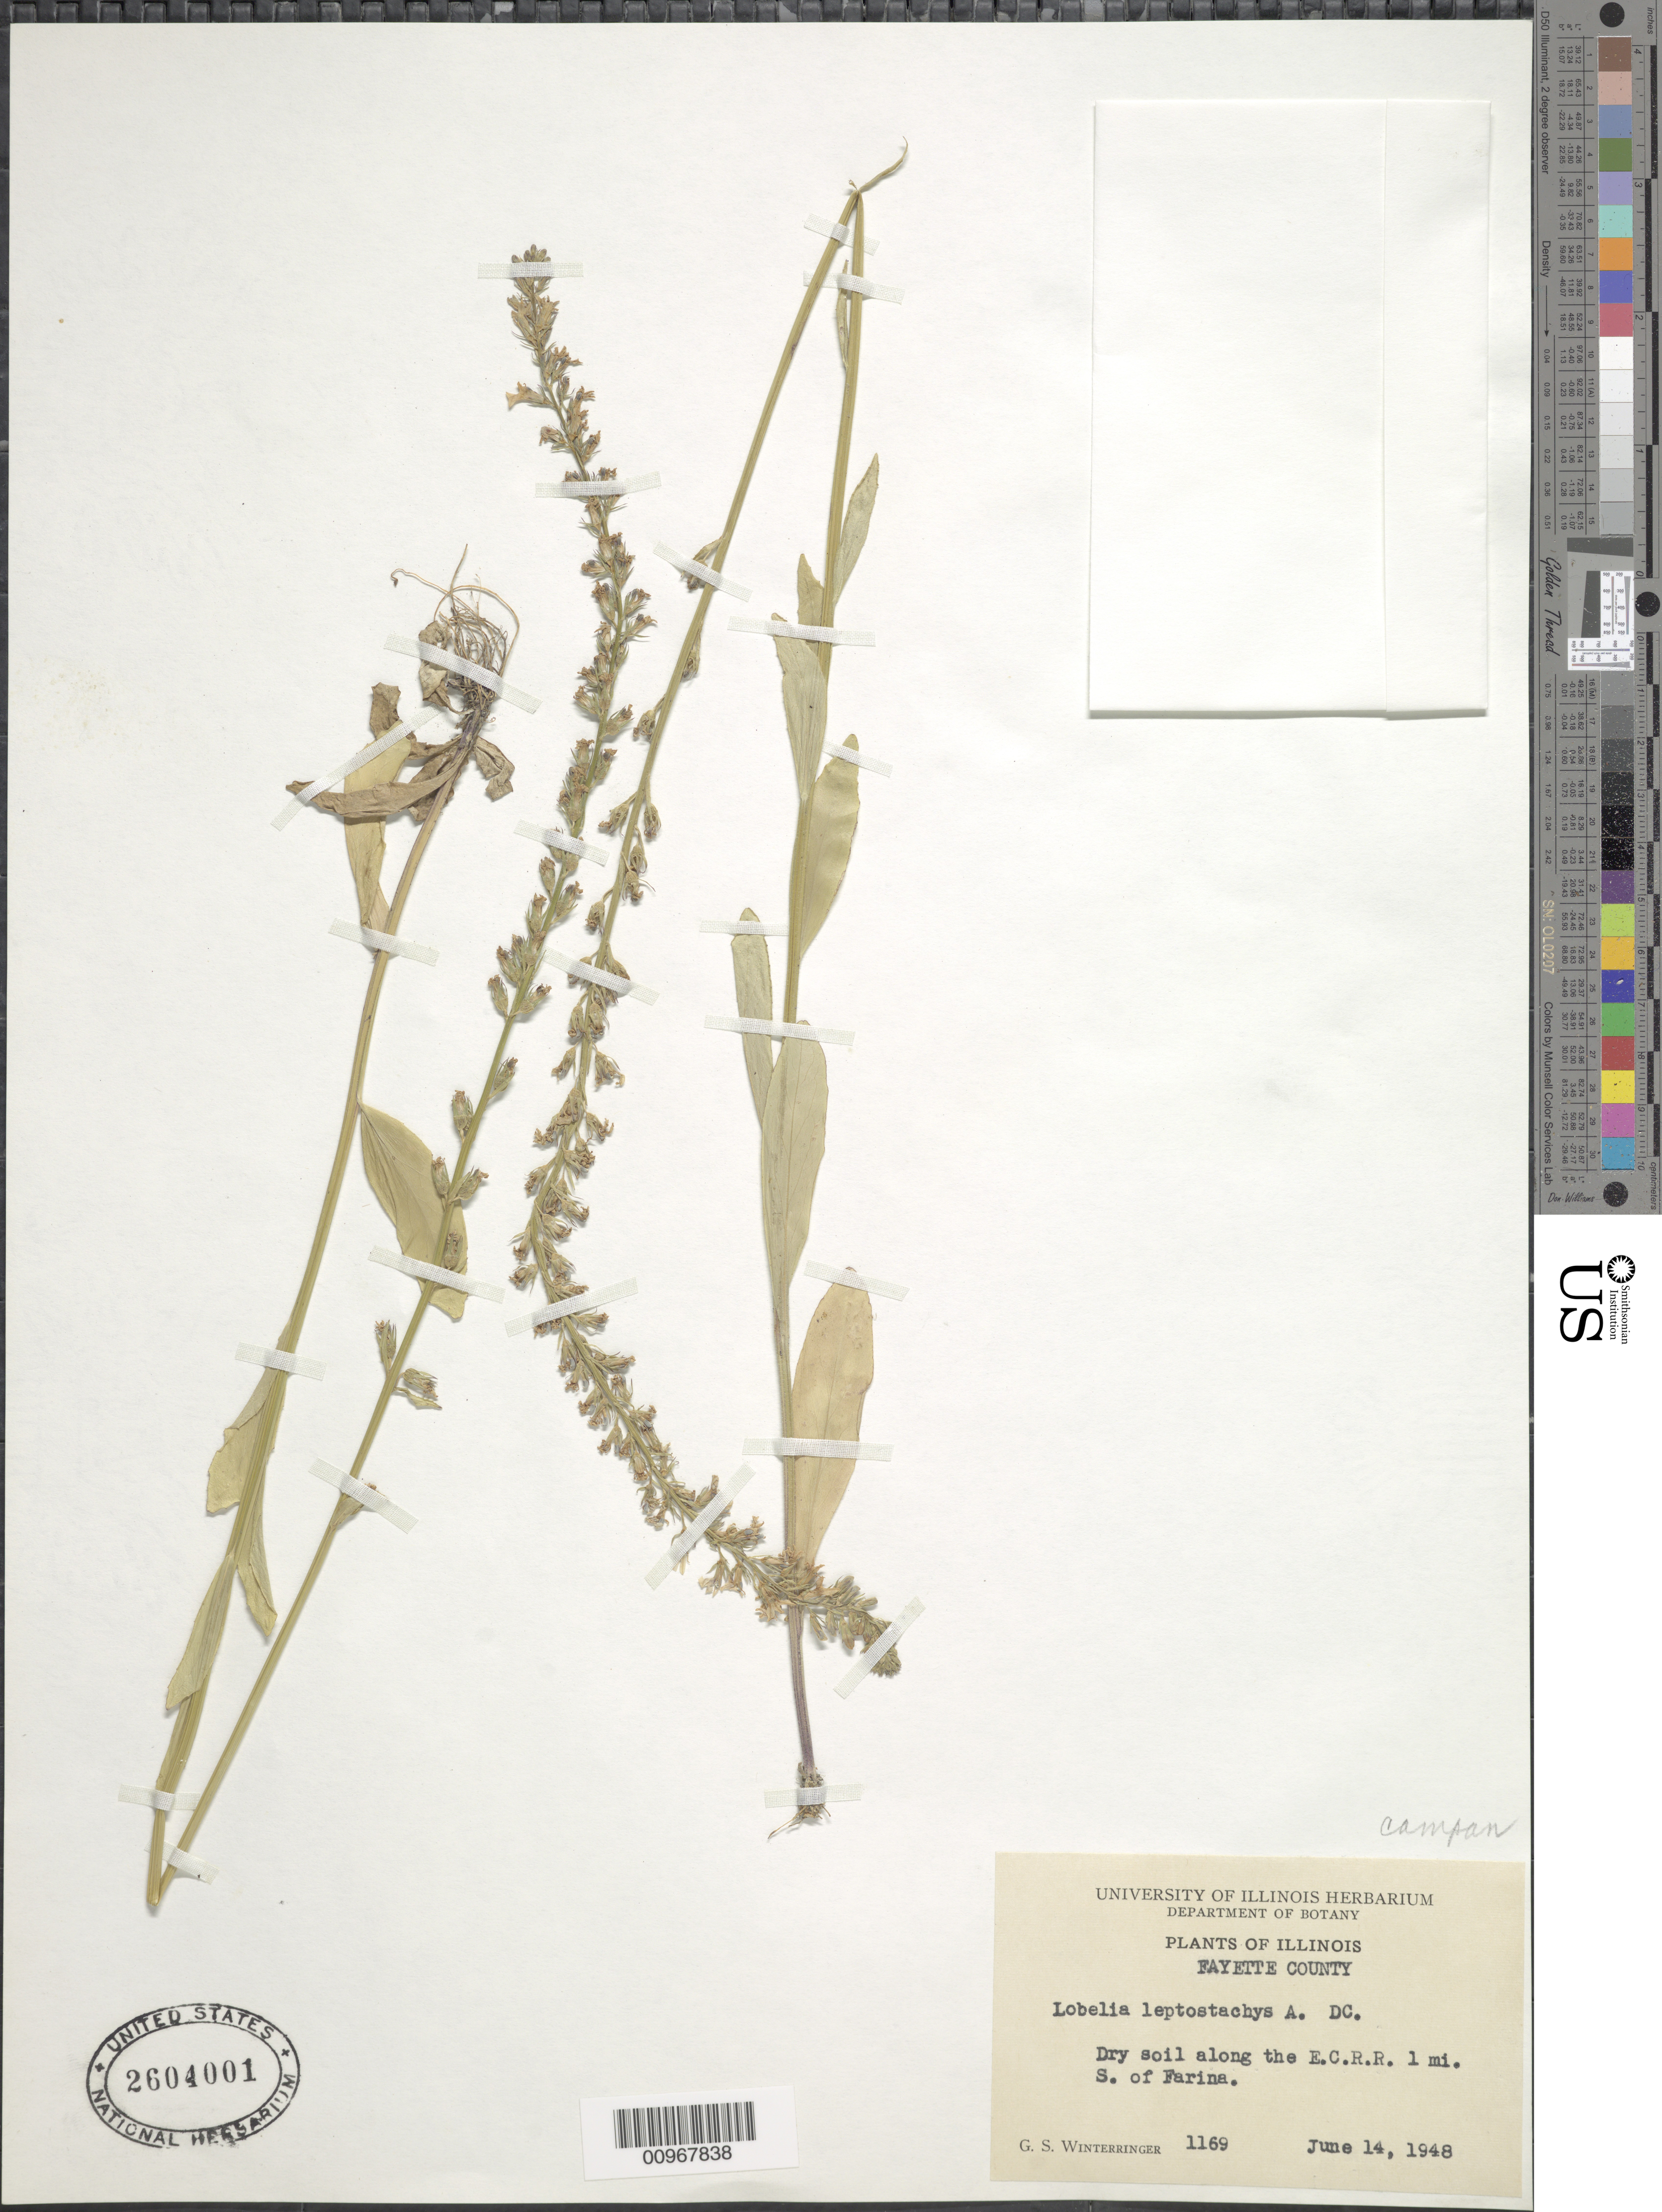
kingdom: Plantae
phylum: Tracheophyta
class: Magnoliopsida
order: Asterales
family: Campanulaceae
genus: Lobelia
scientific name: Lobelia leptostachys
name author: A. DC.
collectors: G. Winterringer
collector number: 1169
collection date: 1948-06-14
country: United States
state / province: Illinois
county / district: Fayette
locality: Along the E.C.R.R. 1 mi. S of Farina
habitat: dry soil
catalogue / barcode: US 2604001